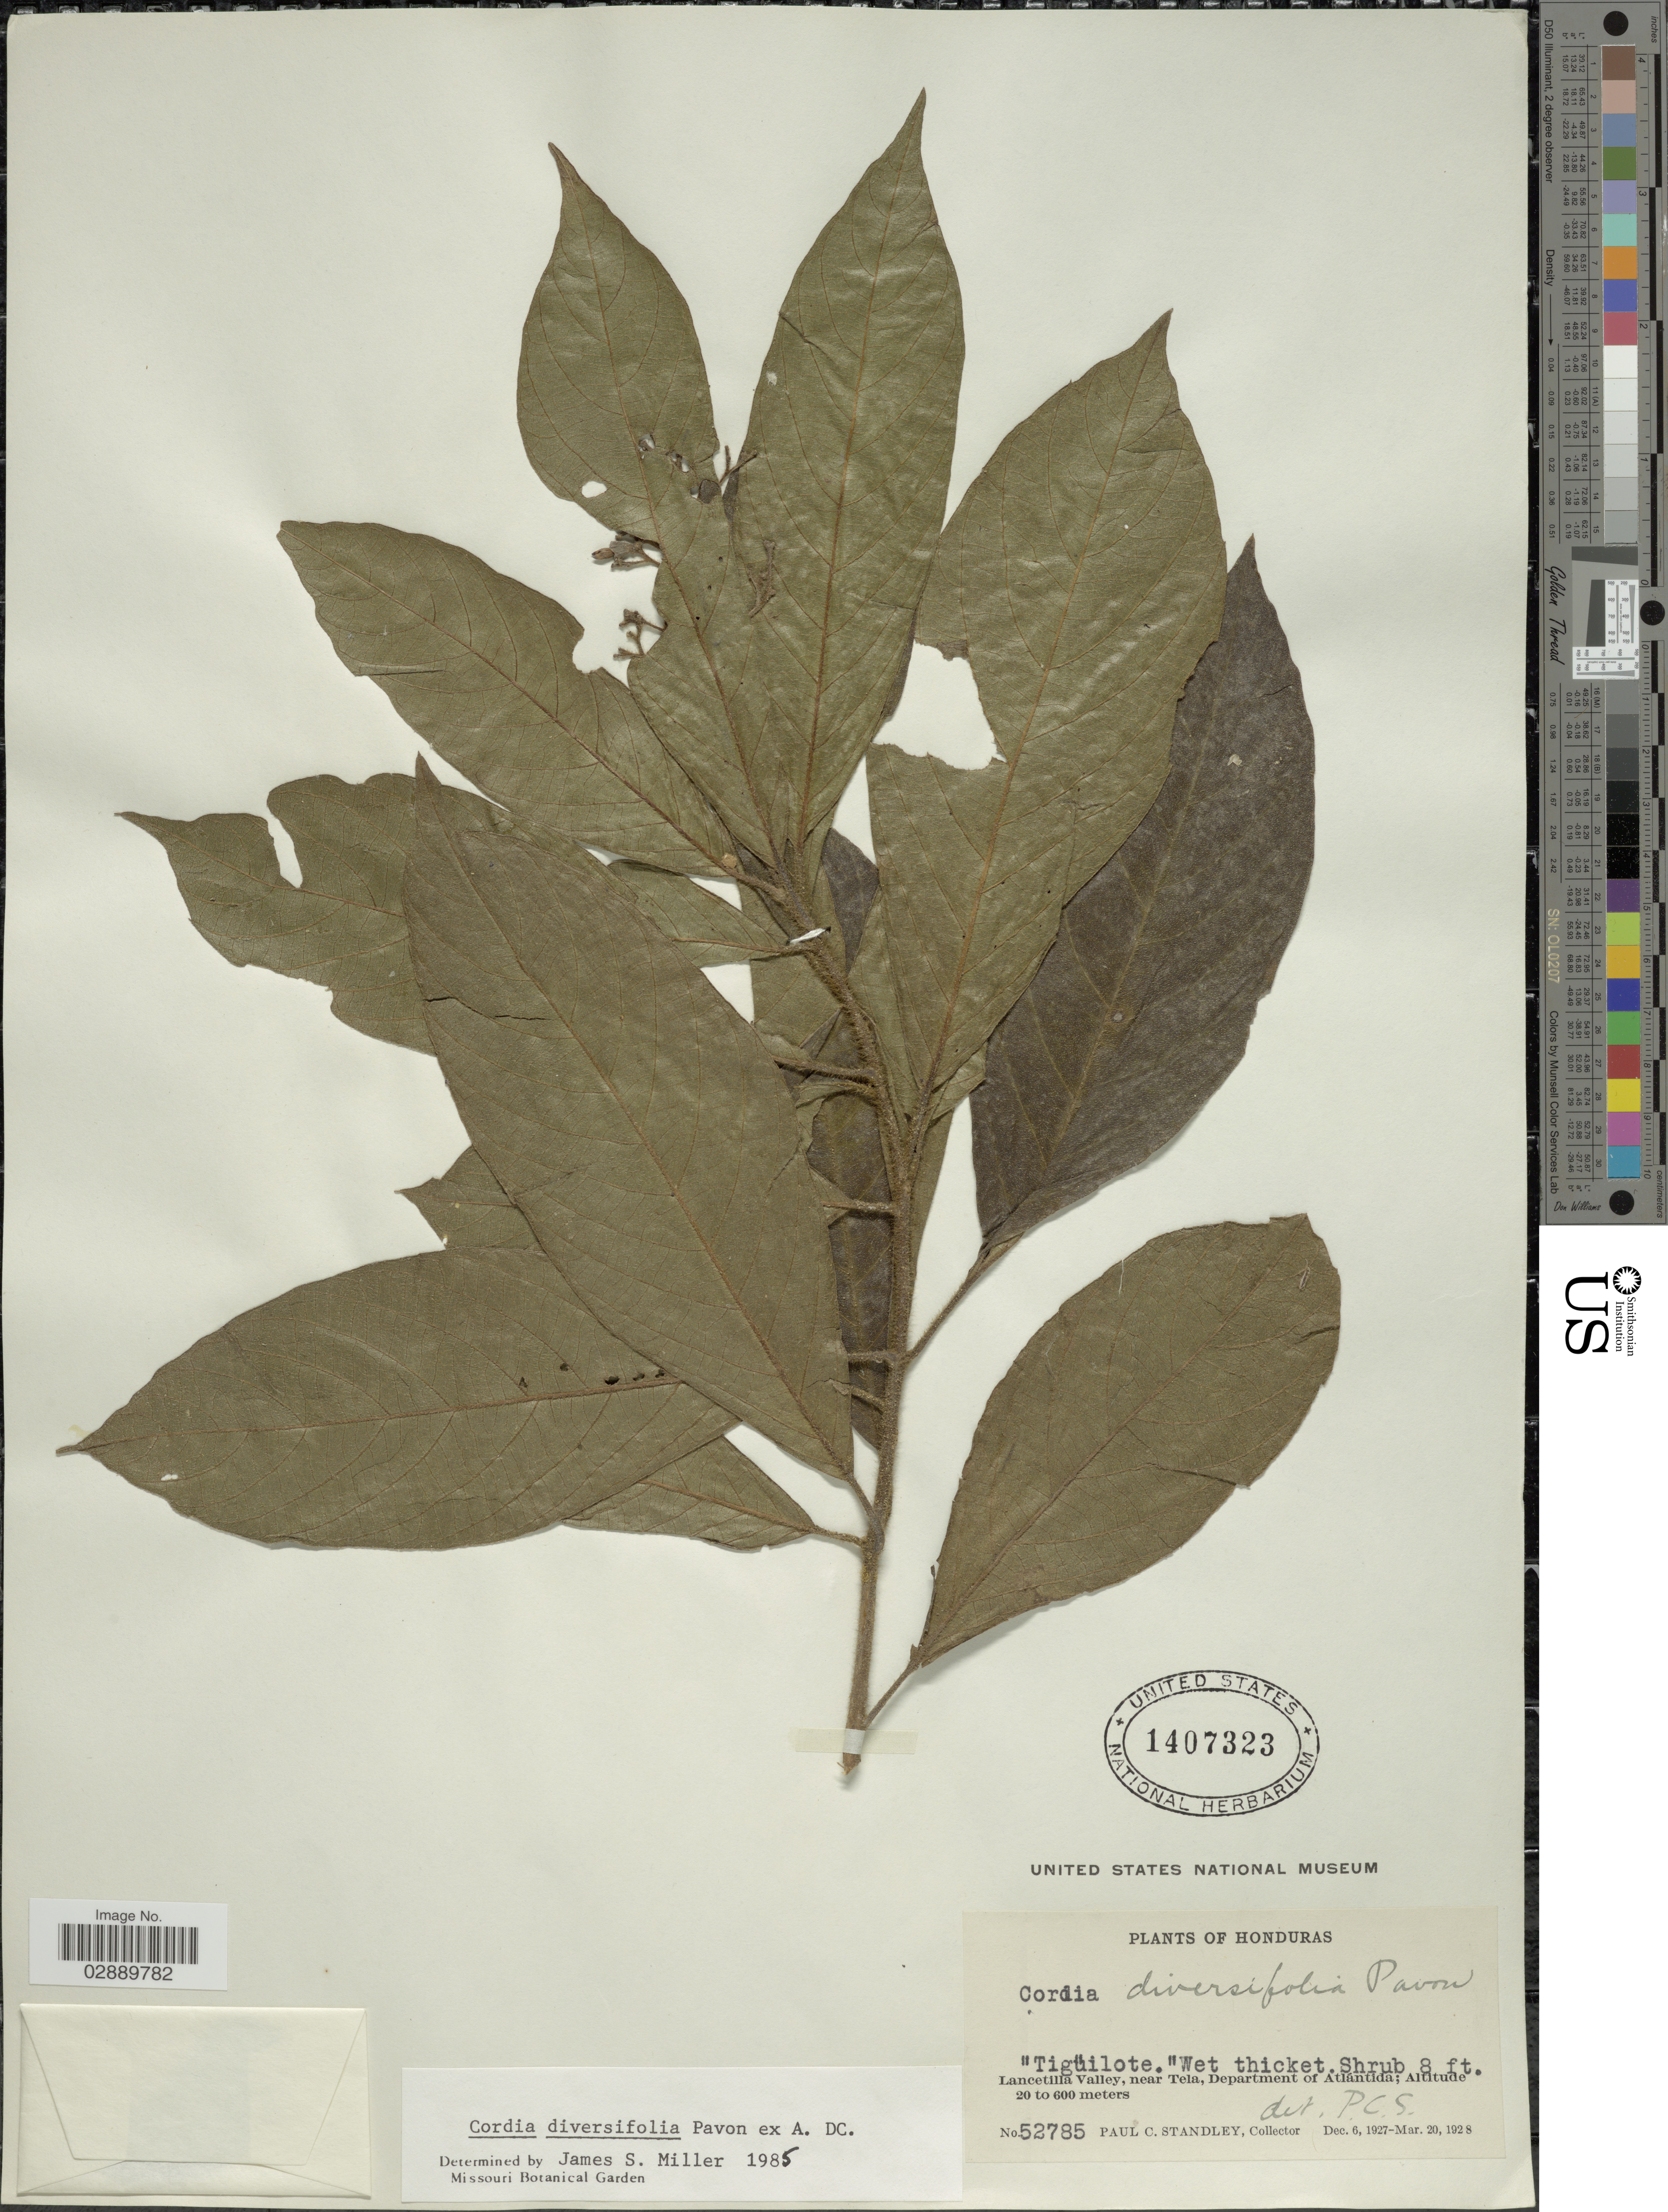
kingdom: Plantae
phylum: Tracheophyta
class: Magnoliopsida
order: Boraginales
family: Cordiaceae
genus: Cordia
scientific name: Cordia diversifolia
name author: Pav. ex DC.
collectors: P. C. Standley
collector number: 52785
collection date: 1927-12-06/1928-03-20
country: Honduras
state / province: Atlántida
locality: Lancetilla Valley, near Tela, Department of Atlántida.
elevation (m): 20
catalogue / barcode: US 1407323